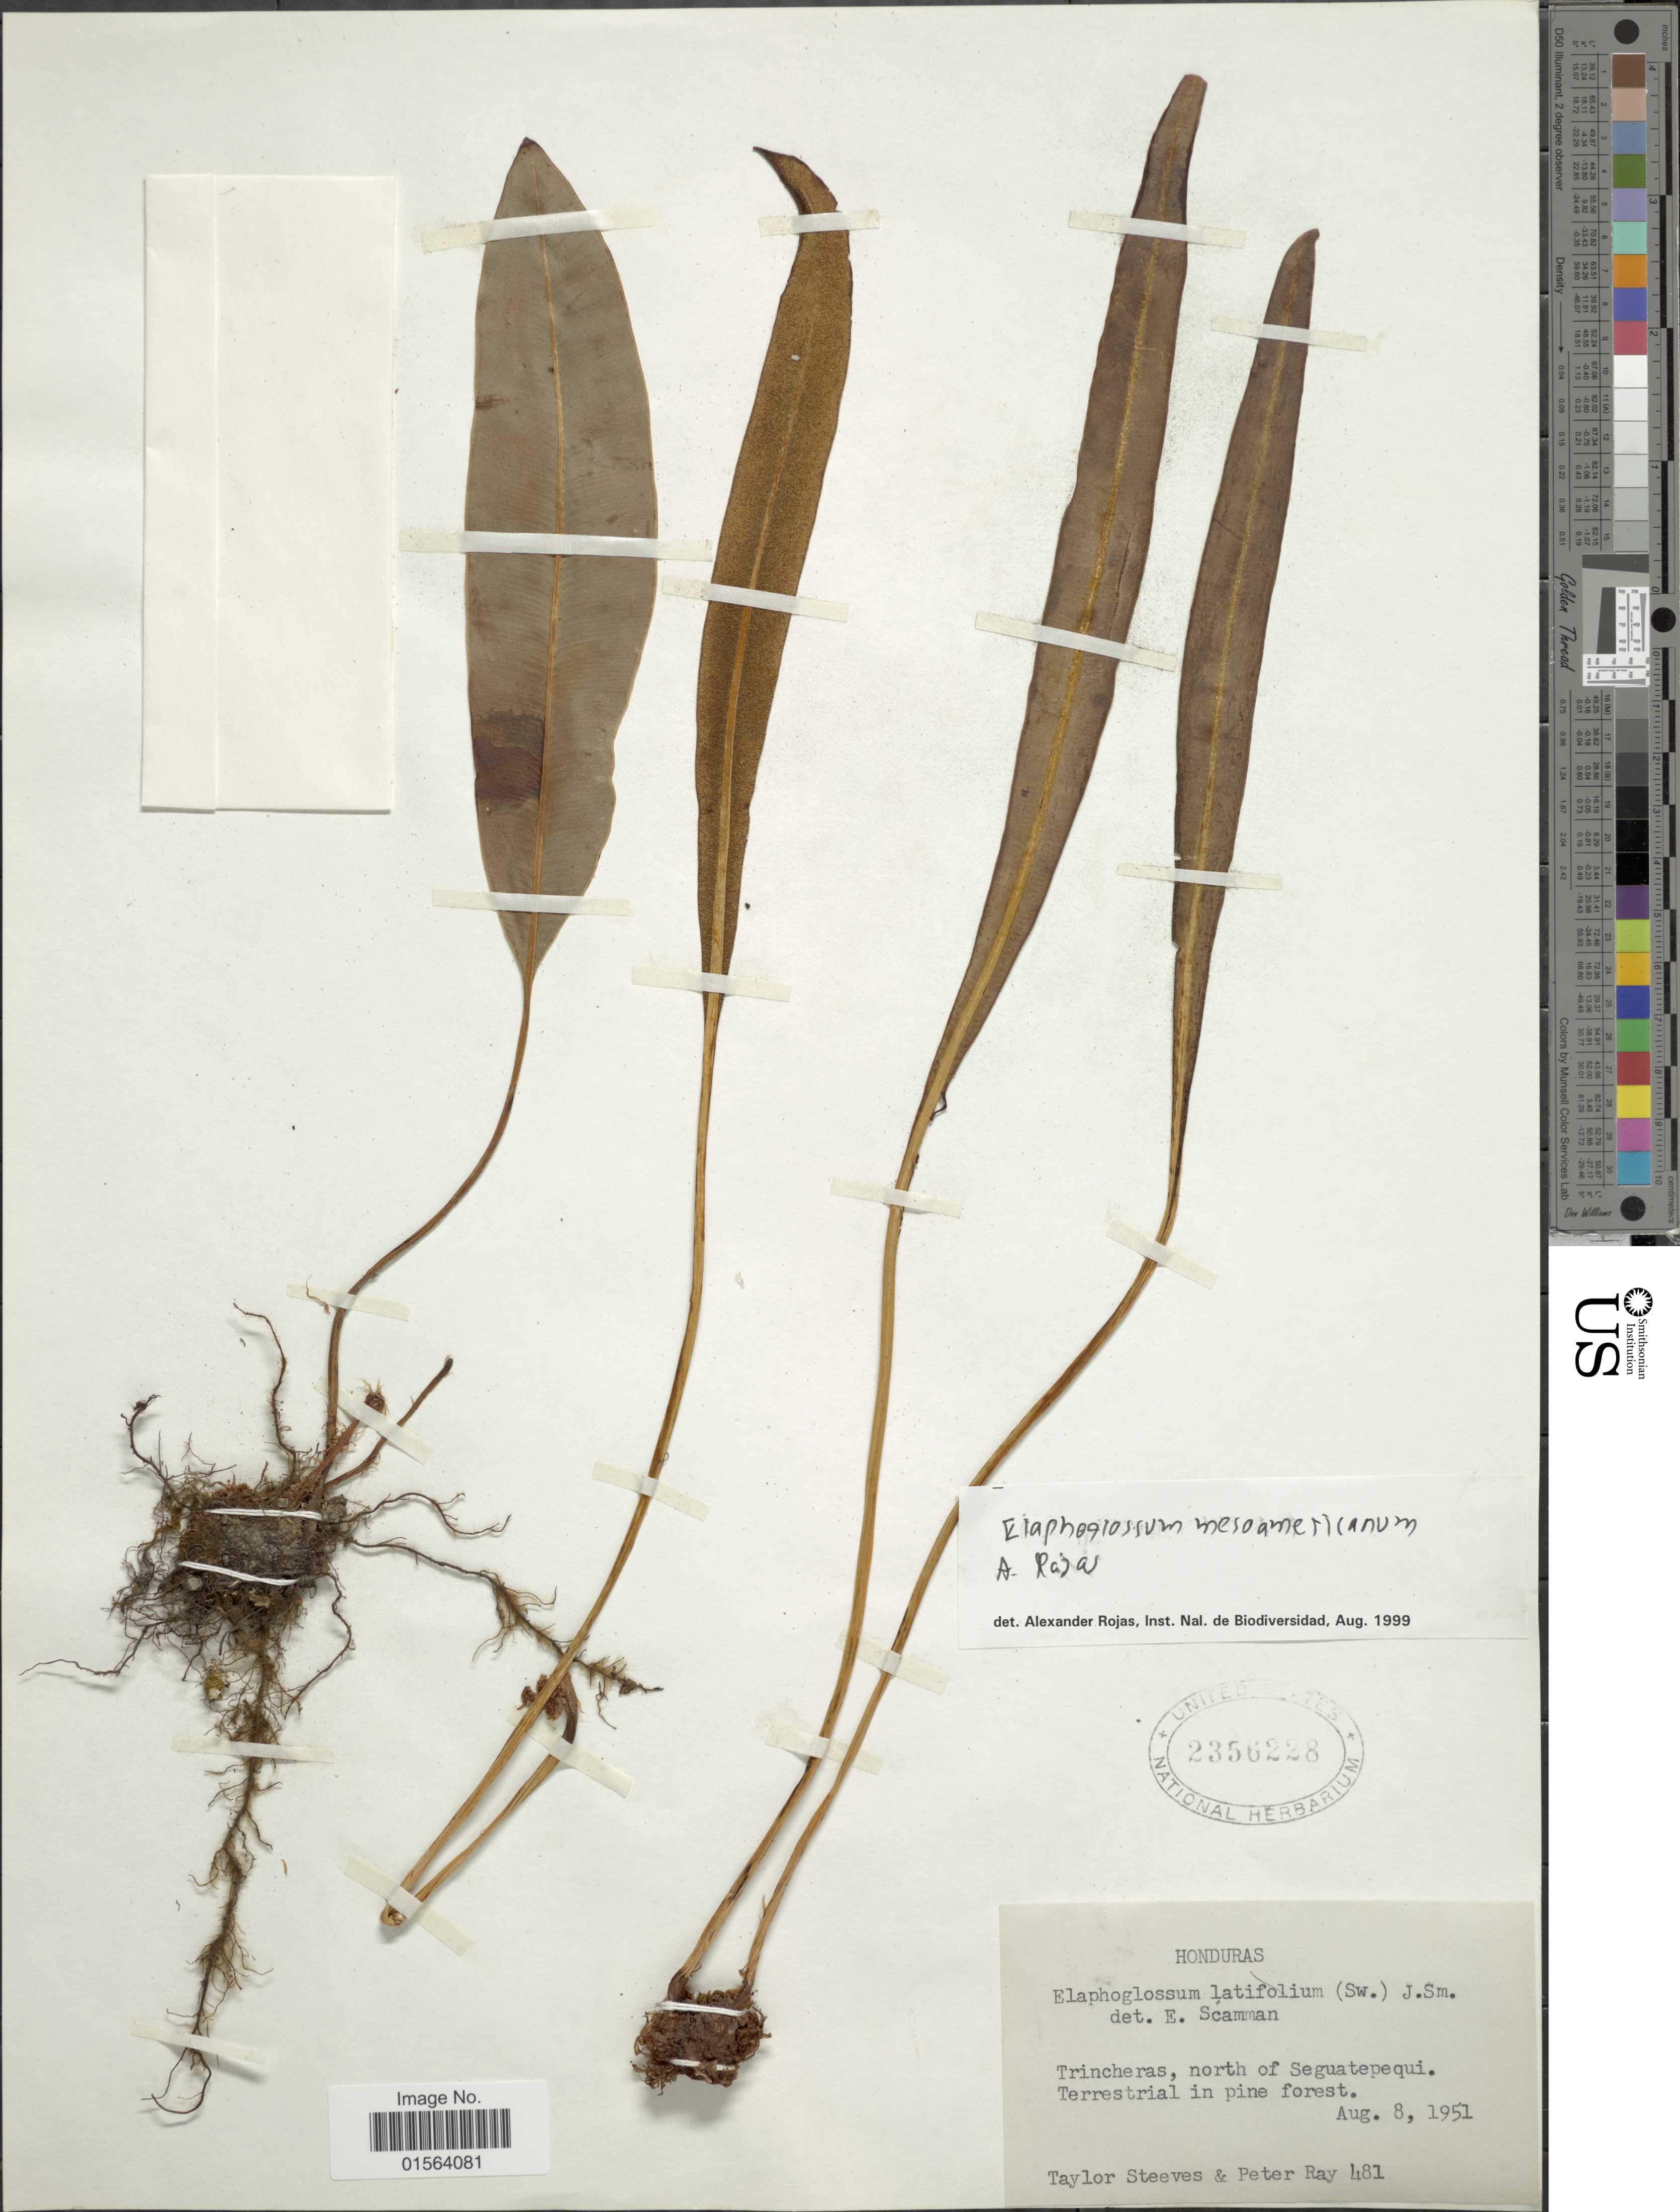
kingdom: Plantae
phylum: Tracheophyta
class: Polypodiopsida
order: Polypodiales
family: Dryopteridaceae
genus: Elaphoglossum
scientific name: Elaphoglossum latifolium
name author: (Sw.) J. Sm.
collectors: T. Steeves & P. Ray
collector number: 481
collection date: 1951-08-08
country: Honduras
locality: Trincheras, north of Seguatepequi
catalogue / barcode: US 2356228